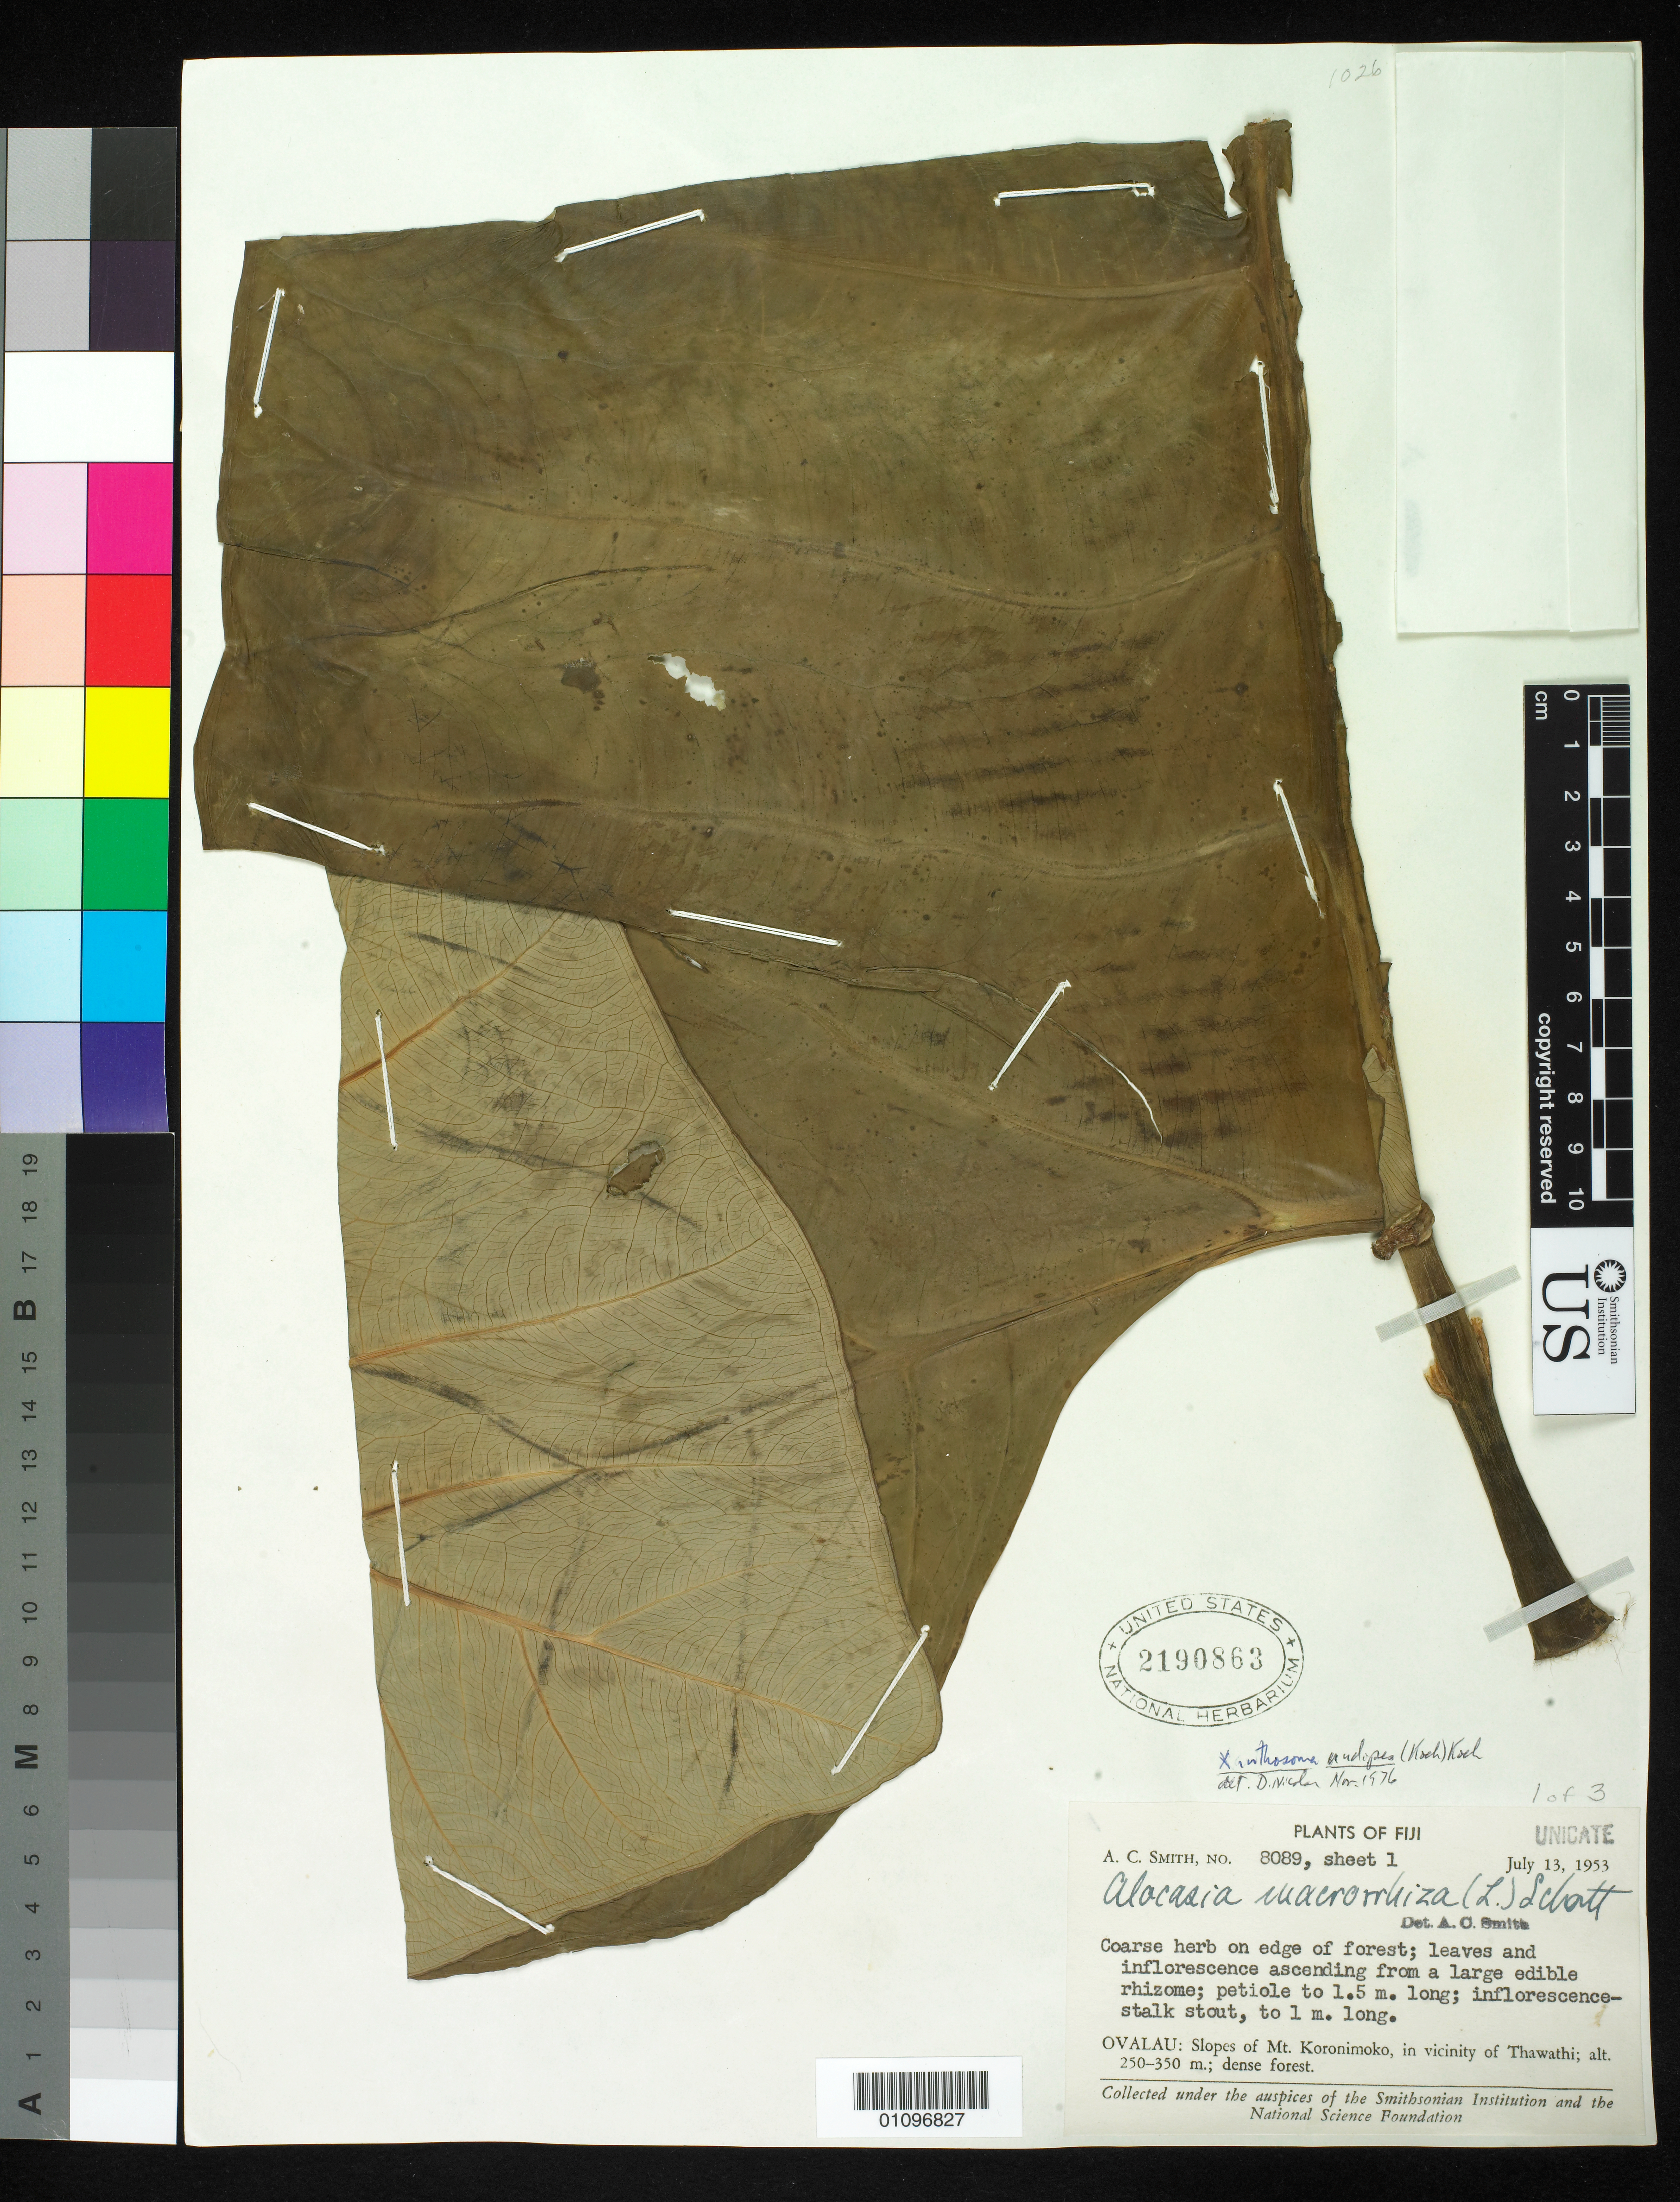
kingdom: Plantae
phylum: Tracheophyta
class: Liliopsida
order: Alismatales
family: Araceae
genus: Xanthosoma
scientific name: Xanthosoma undipes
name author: (K. Koch & C.D. Bouché) K. Koch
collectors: A. C. Smith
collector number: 8089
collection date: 1953-07-13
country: Fiji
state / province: Ovalau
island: Ovalau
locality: Slopes of Mt. Koronimoko, in vicinity of Thawathi.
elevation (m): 250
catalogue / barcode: US 2190863